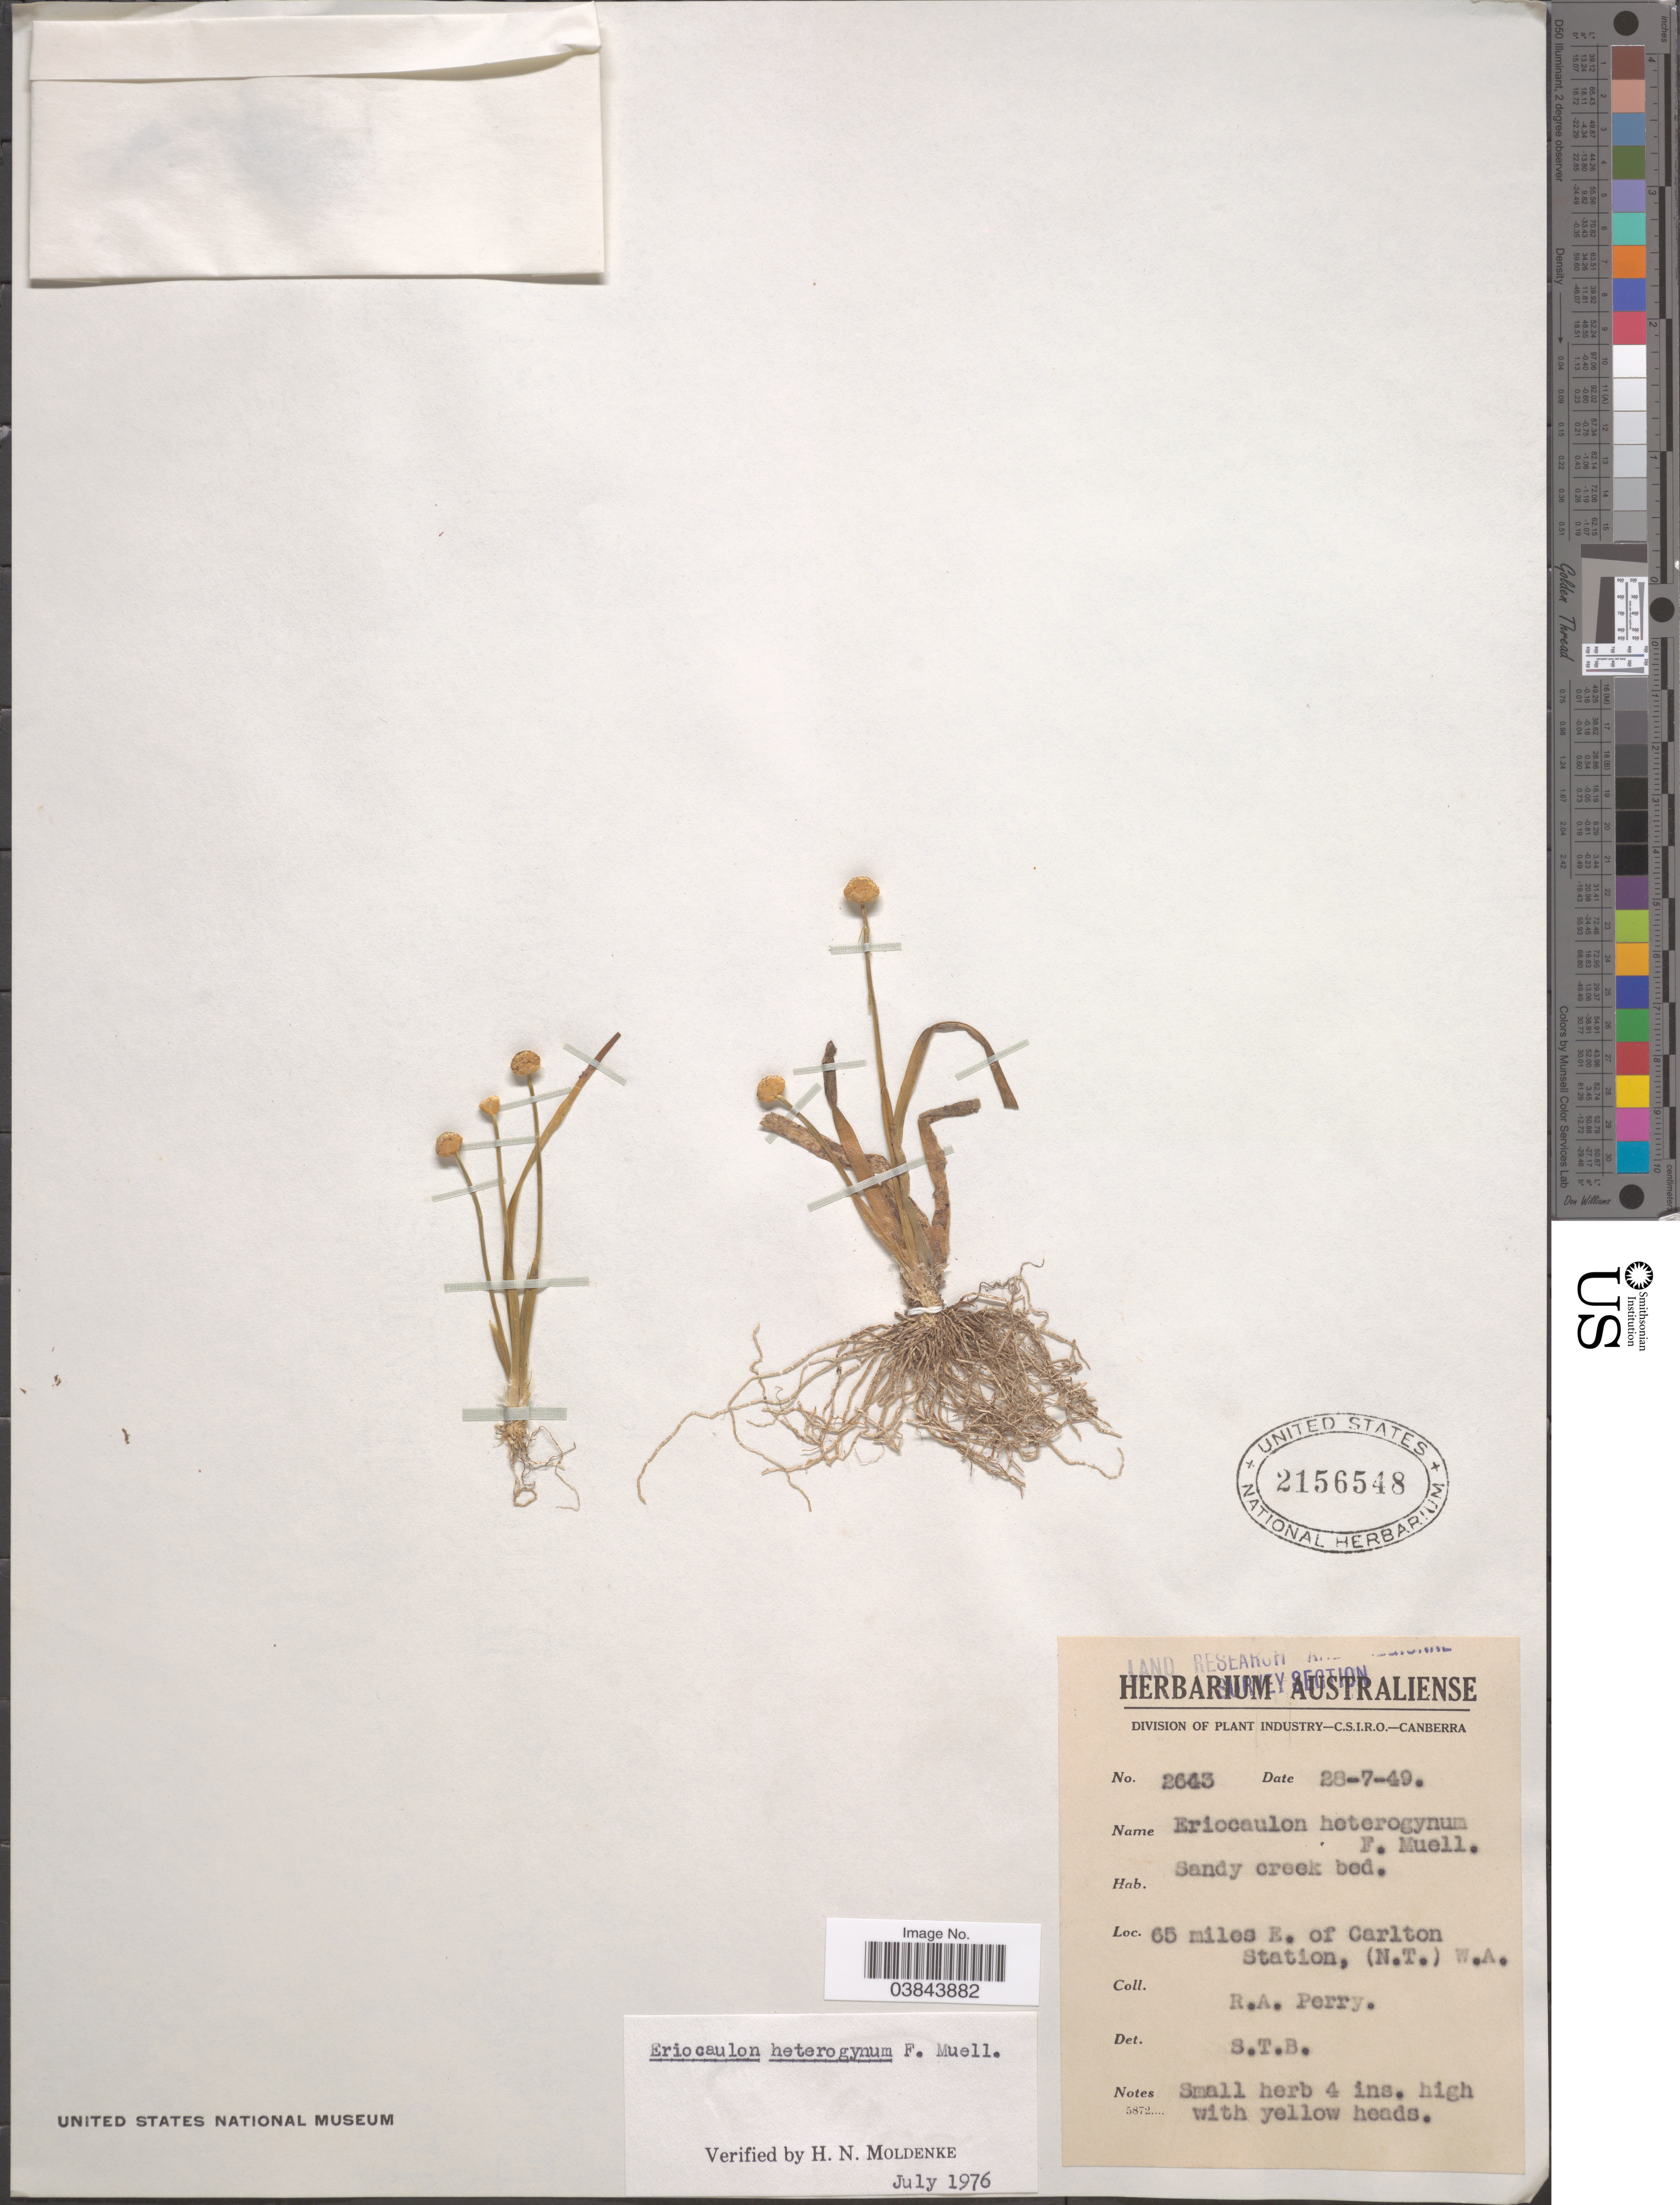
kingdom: Plantae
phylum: Tracheophyta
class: Liliopsida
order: Poales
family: Eriocaulaceae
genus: Eriocaulon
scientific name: Eriocaulon heterogynum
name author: F. Muell.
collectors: Perry, R. A.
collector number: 2643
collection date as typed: Transcribed d/m/y: 28/7/49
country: Australia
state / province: Northern Territory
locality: Sandy creek bed. 65 miles E. of Carlton Station, (N.T) W. A.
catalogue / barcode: US 2156548